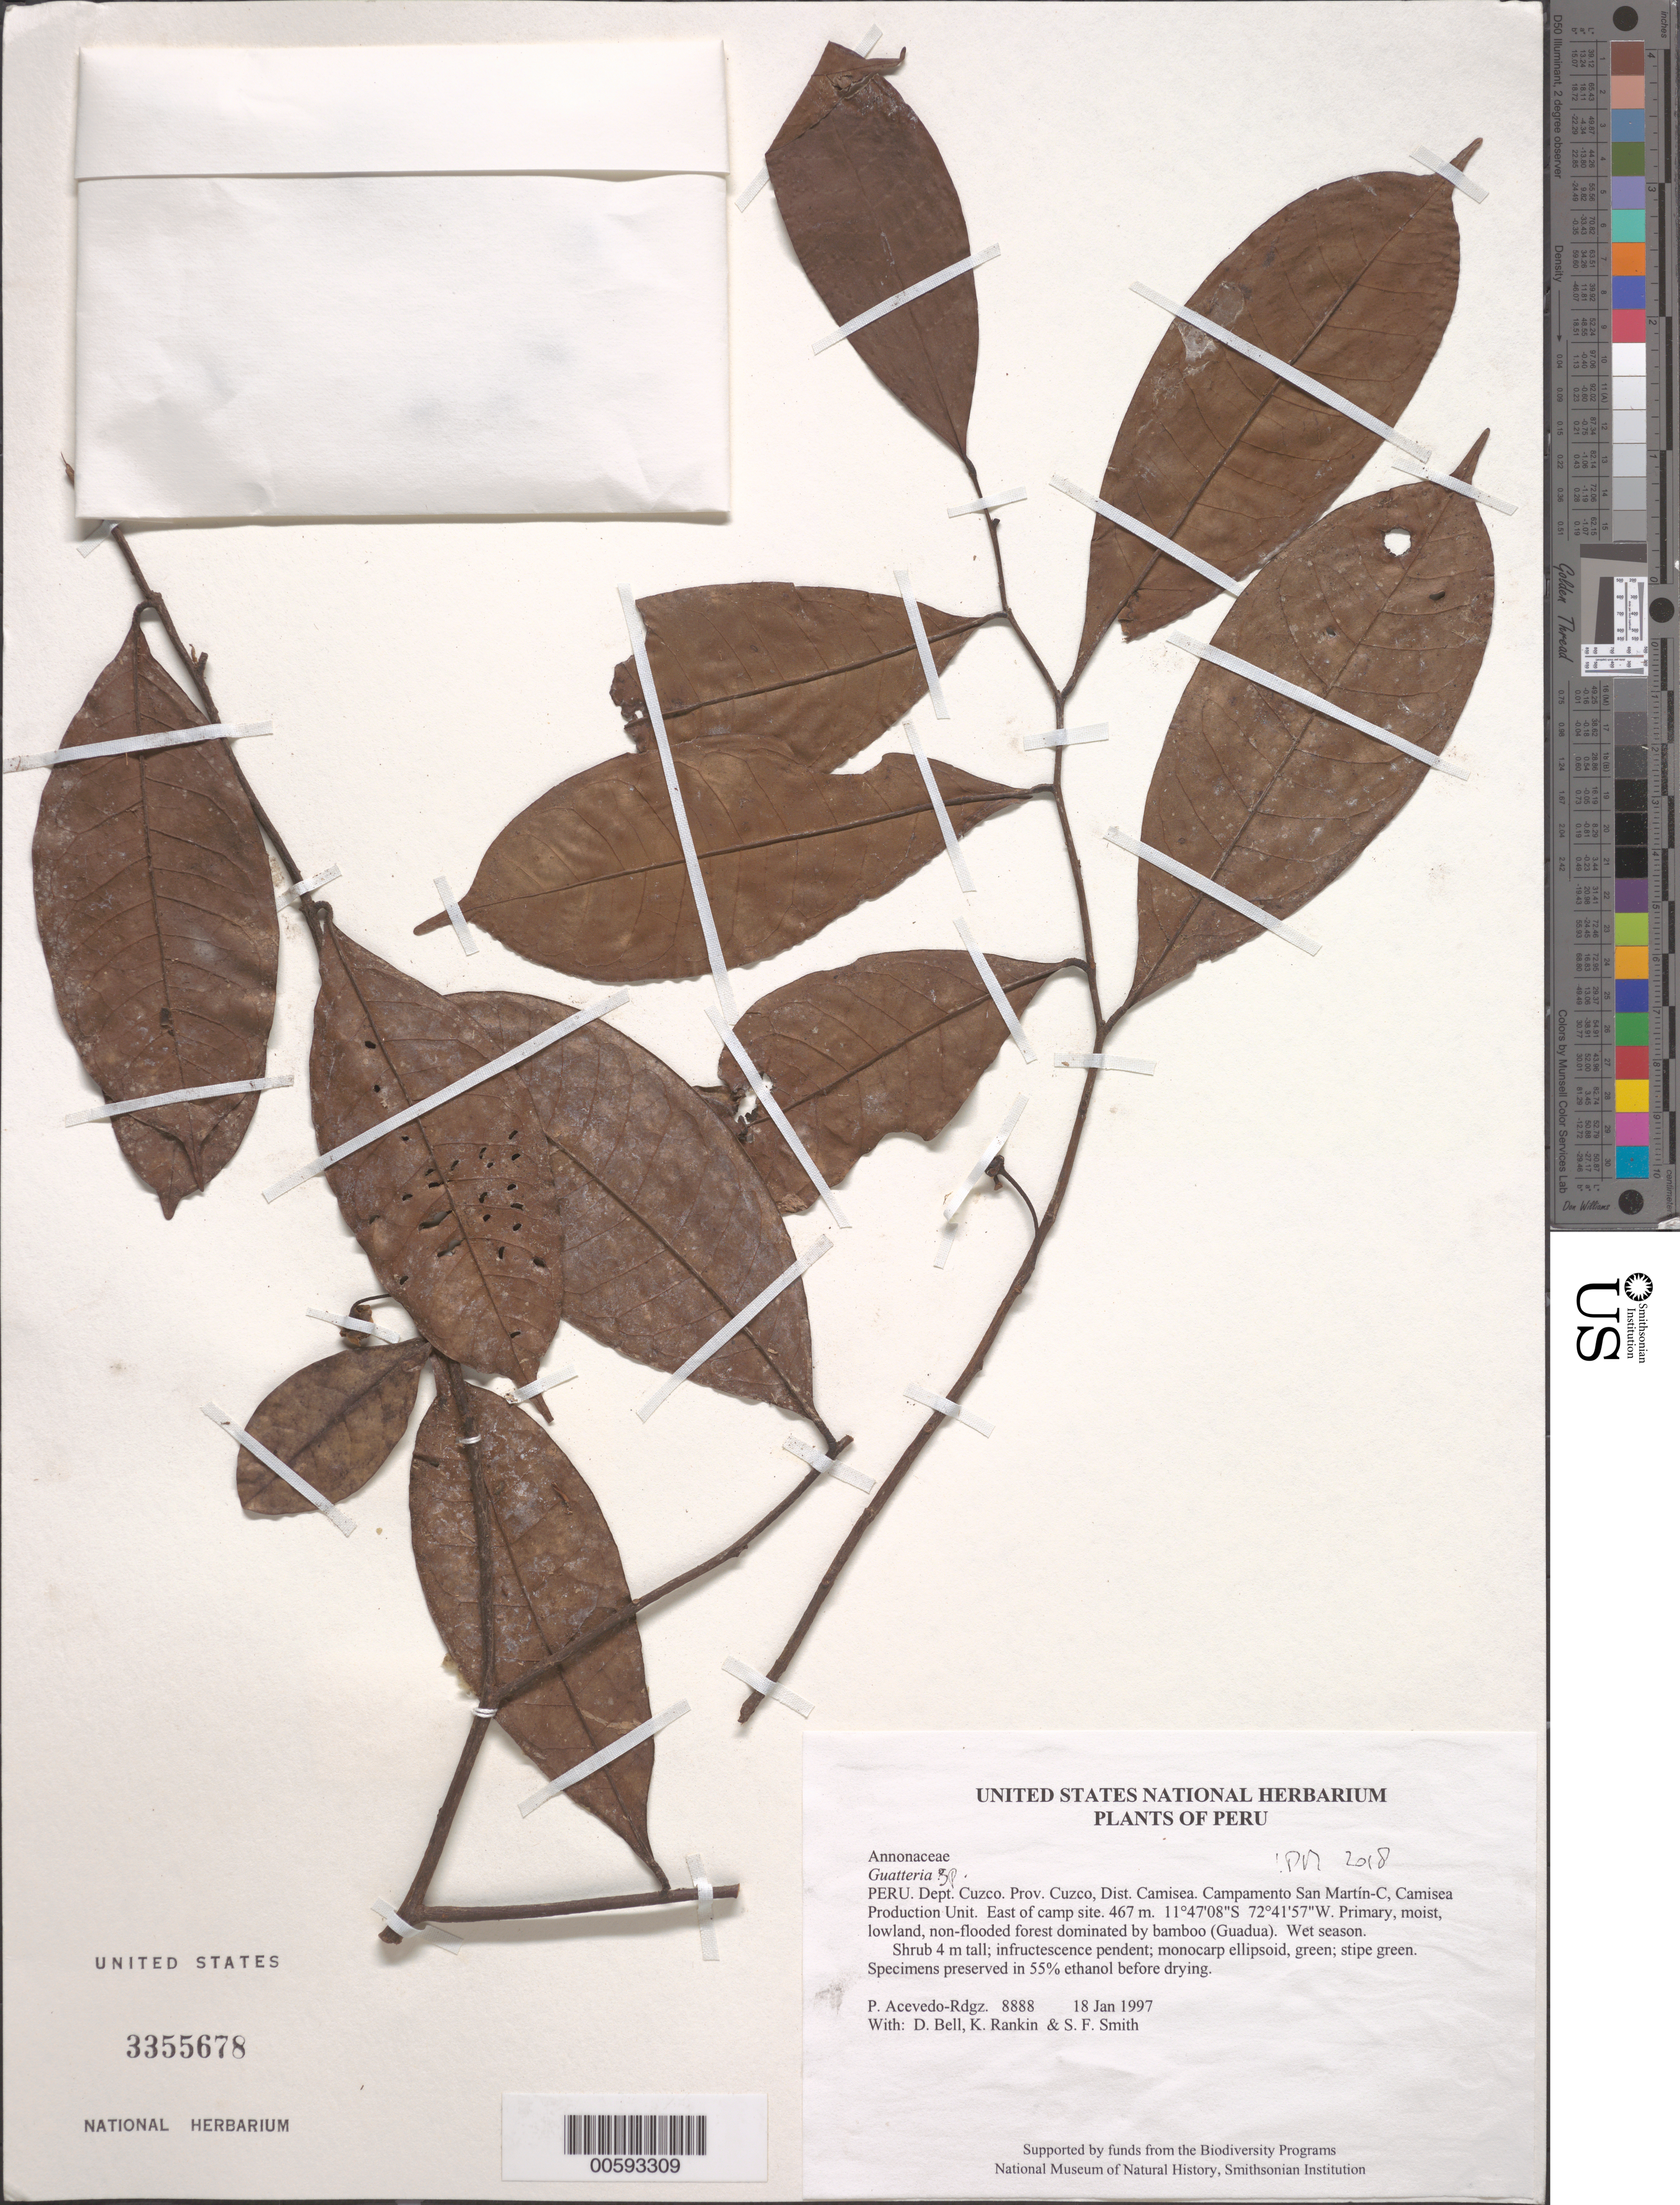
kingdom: Plantae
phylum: Tracheophyta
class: Magnoliopsida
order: Magnoliales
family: Annonaceae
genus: Guatteria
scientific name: Guatteria sp.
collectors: P. Acevedo-Rodr., D. A. Bell, K. B. Rankin & S.F. Smith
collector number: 8888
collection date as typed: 18 Jan 1997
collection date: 1997-01-18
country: Peru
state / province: Cusco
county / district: Cusco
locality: Districto Camisea, Campamento San Martín-C, Camisea Production Unit. East of camp site.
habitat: Primary, moist, lowland, non-flooded forest dominated by bamboo (Guadua). Wet season.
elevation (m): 467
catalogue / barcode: US 3355678